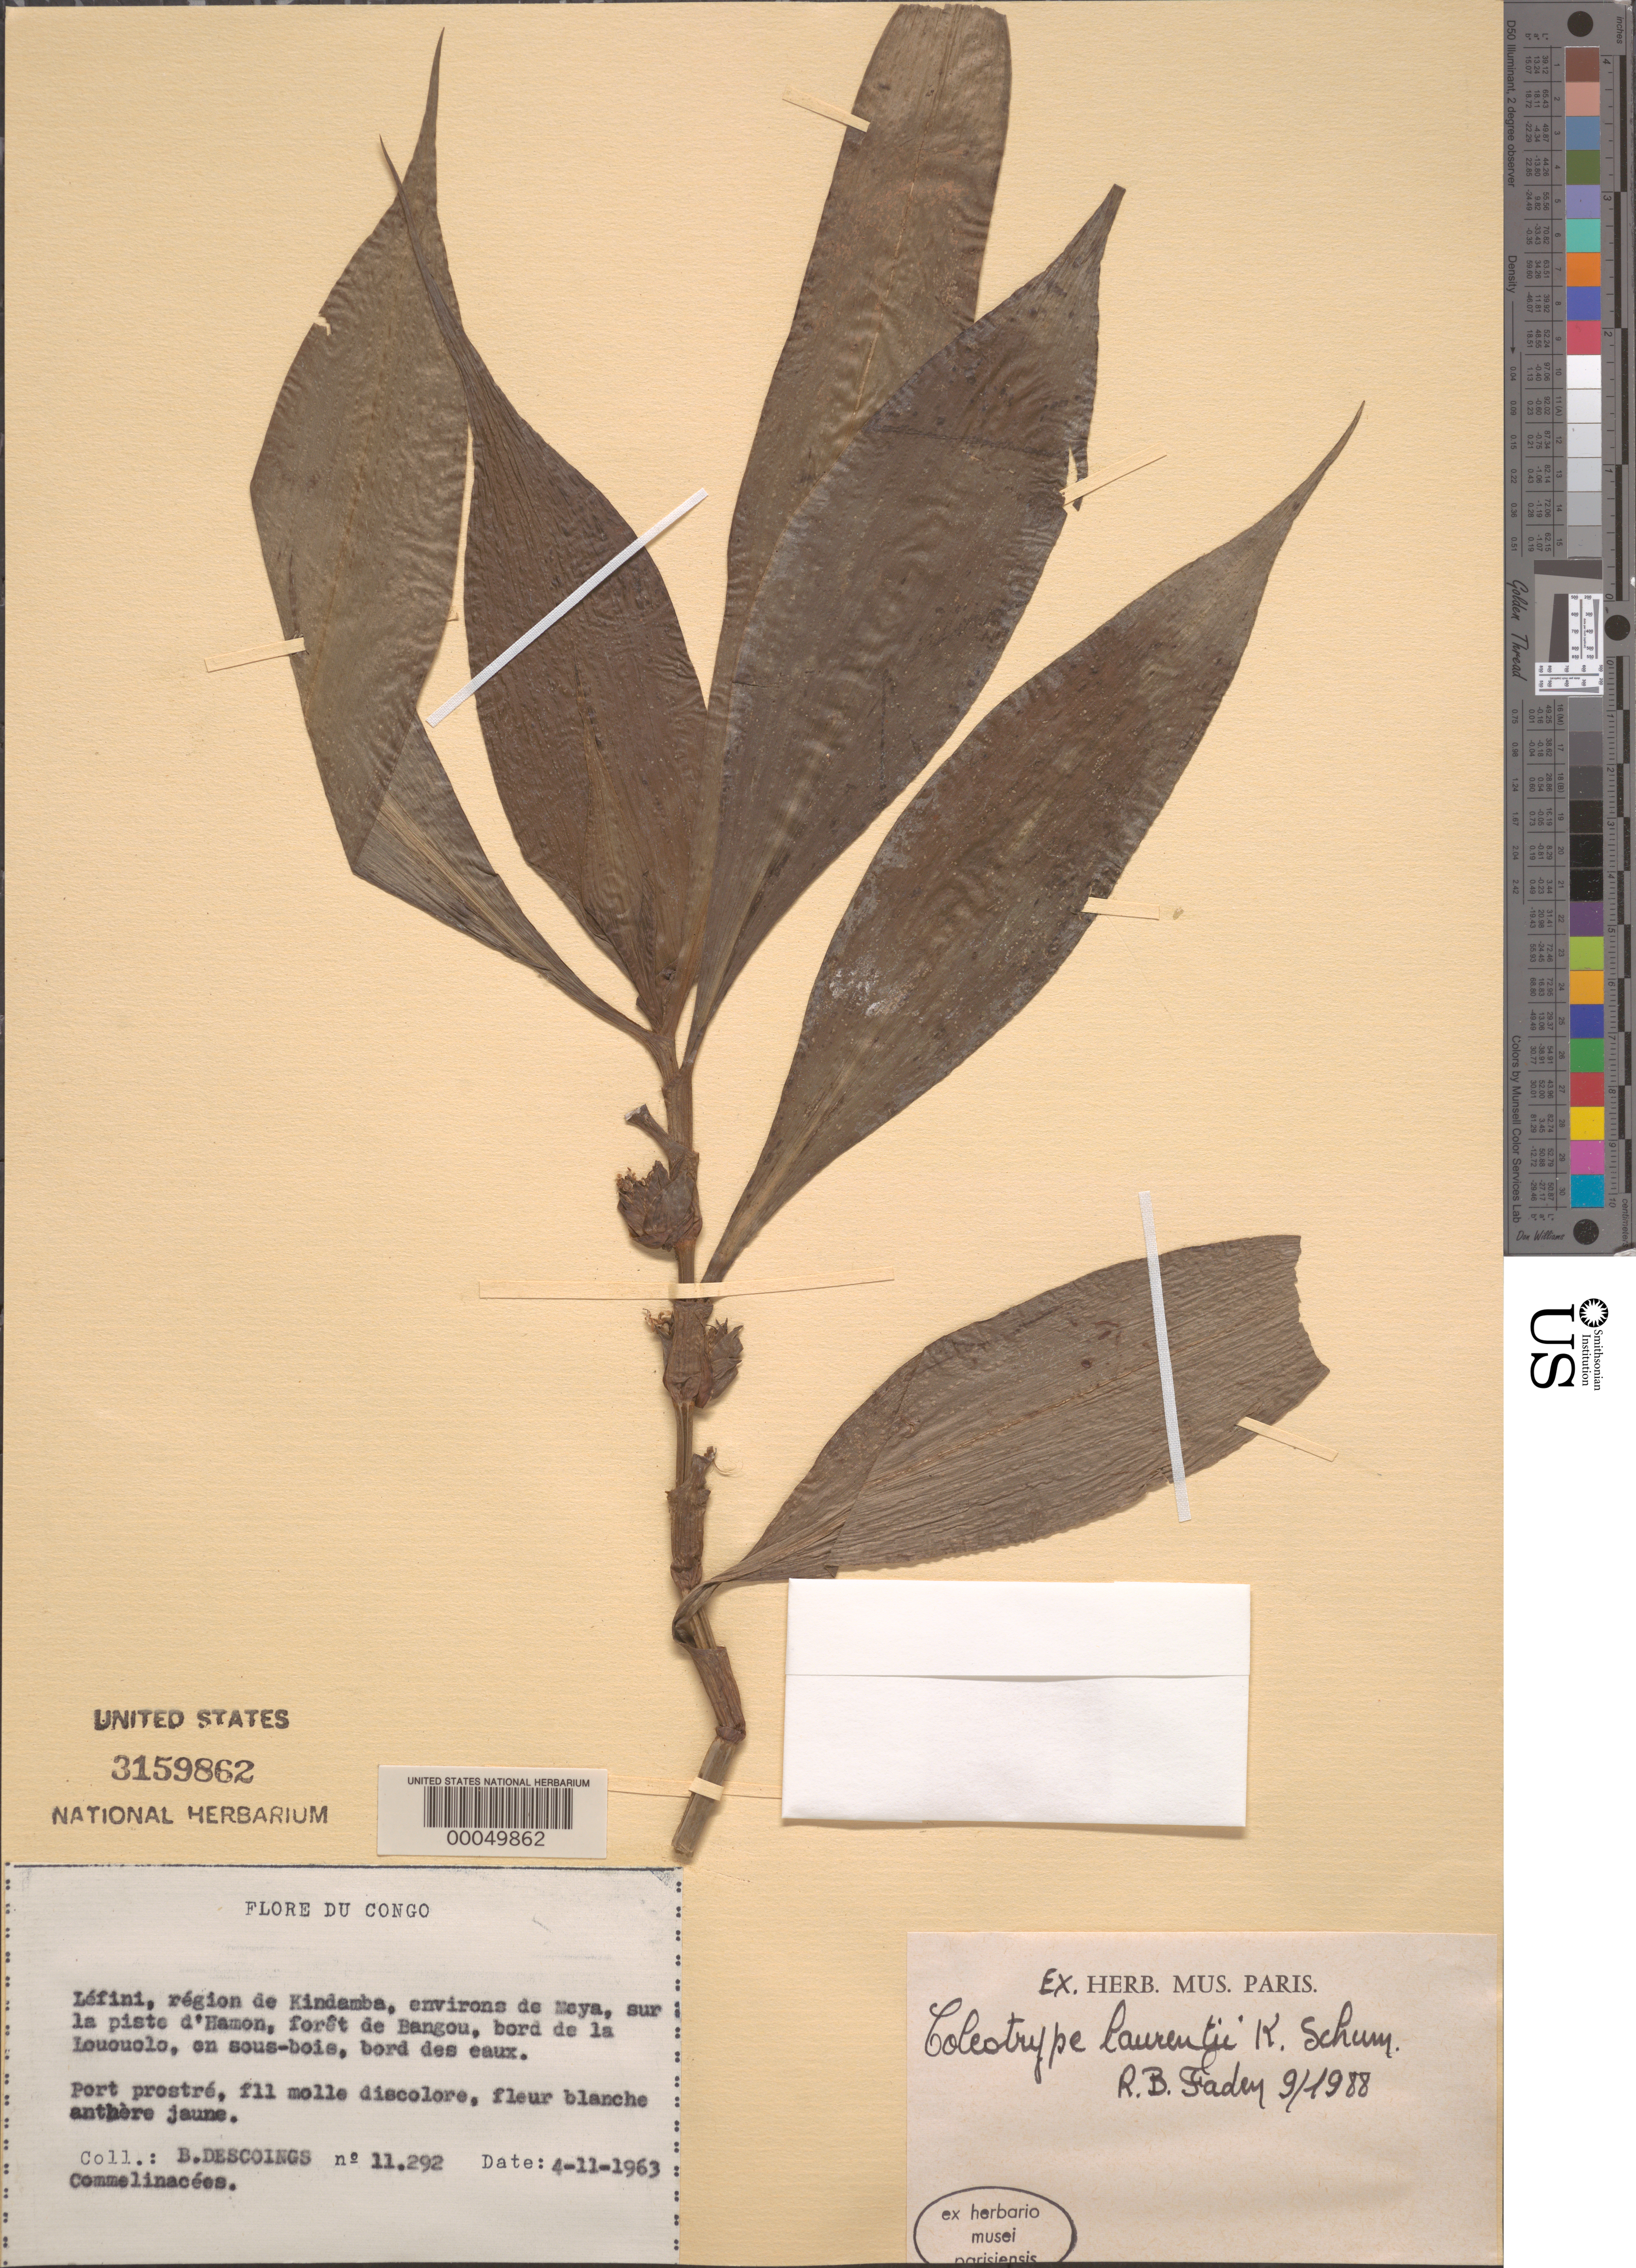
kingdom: Plantae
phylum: Tracheophyta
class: Liliopsida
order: Commelinales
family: Commelinaceae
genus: Coleotrype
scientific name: Coleotrype laurentii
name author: K. Schum.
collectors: B. M. Descoings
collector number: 11,292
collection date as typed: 04 Nov 1963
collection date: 1963-11-04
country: Congo, Republic of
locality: Lefini, Kindamba region, vicinity of Maya, S of d'Hamon Trail, Bangou Forest, border of Lououolo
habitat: Underbrush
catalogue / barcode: US 3159862